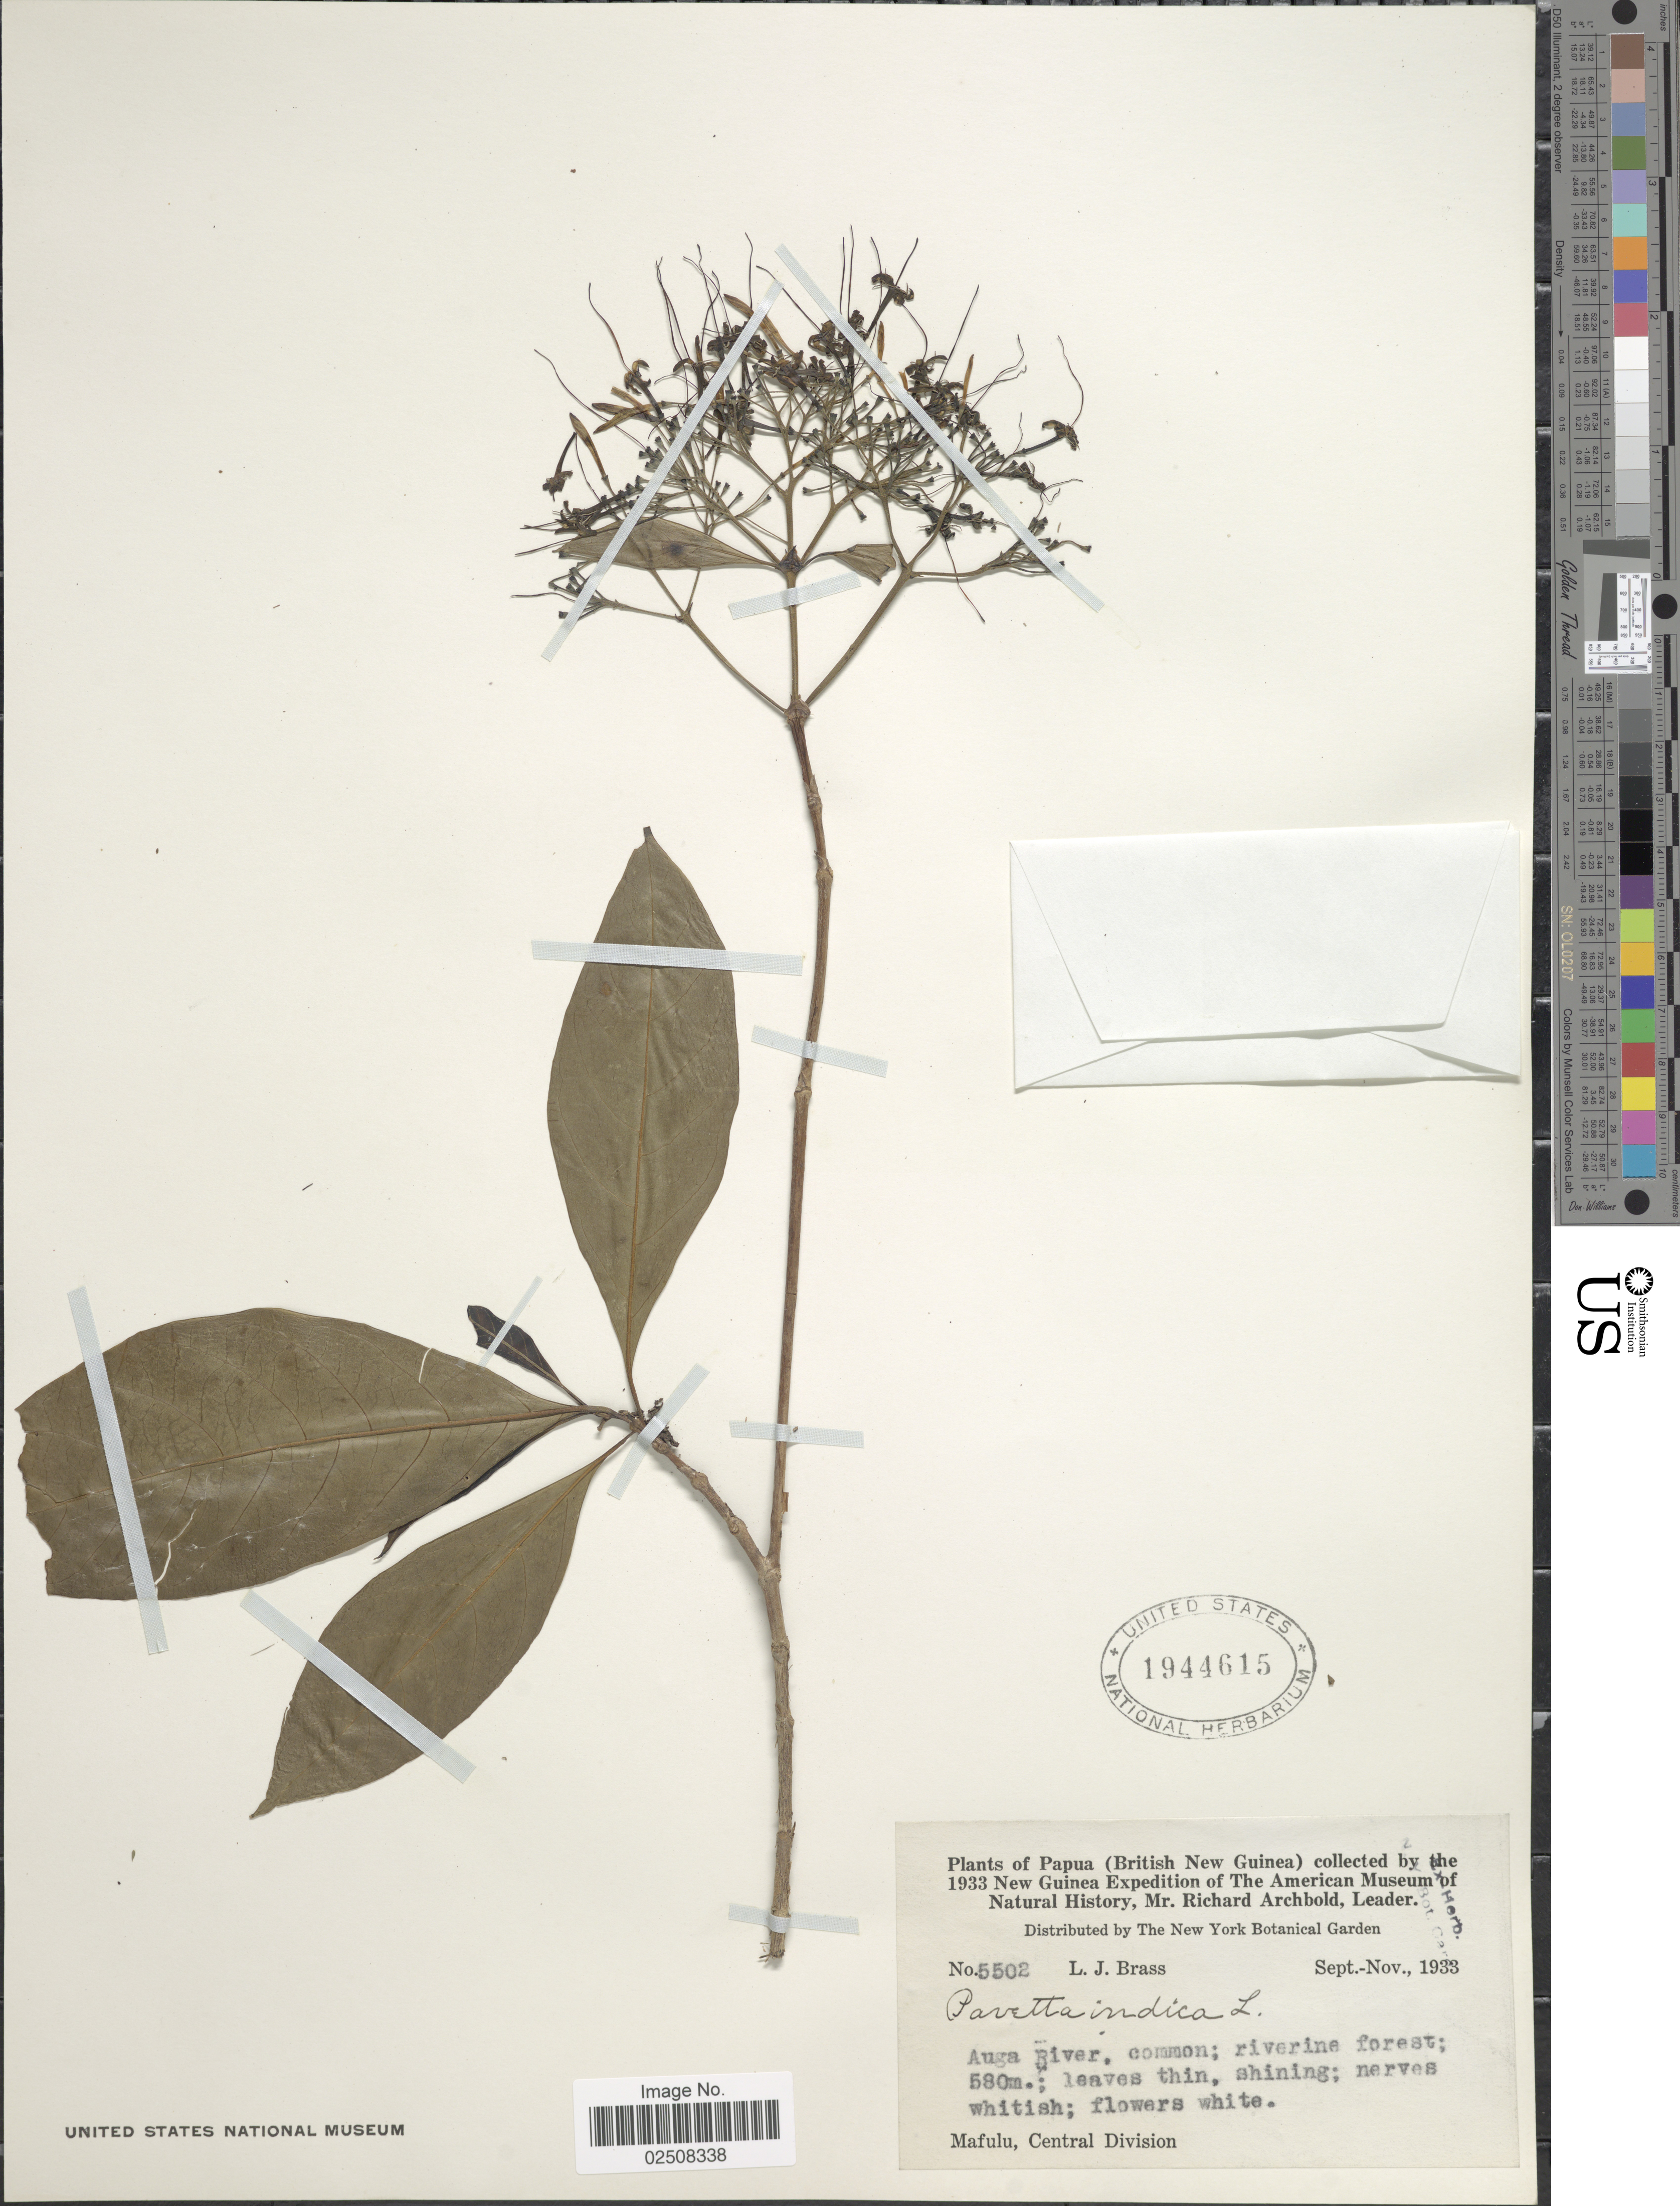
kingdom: Plantae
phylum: Tracheophyta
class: Magnoliopsida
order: Gentianales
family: Rubiaceae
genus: Pavetta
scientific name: Pavetta indica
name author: L.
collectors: L. J. Brass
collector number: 5502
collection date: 1933-09/1933-11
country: Papua New Guinea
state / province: Central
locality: (British New Guinea), Auga River, common; riverine forest; Mafulu, Central Division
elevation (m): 580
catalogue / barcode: US 1944615